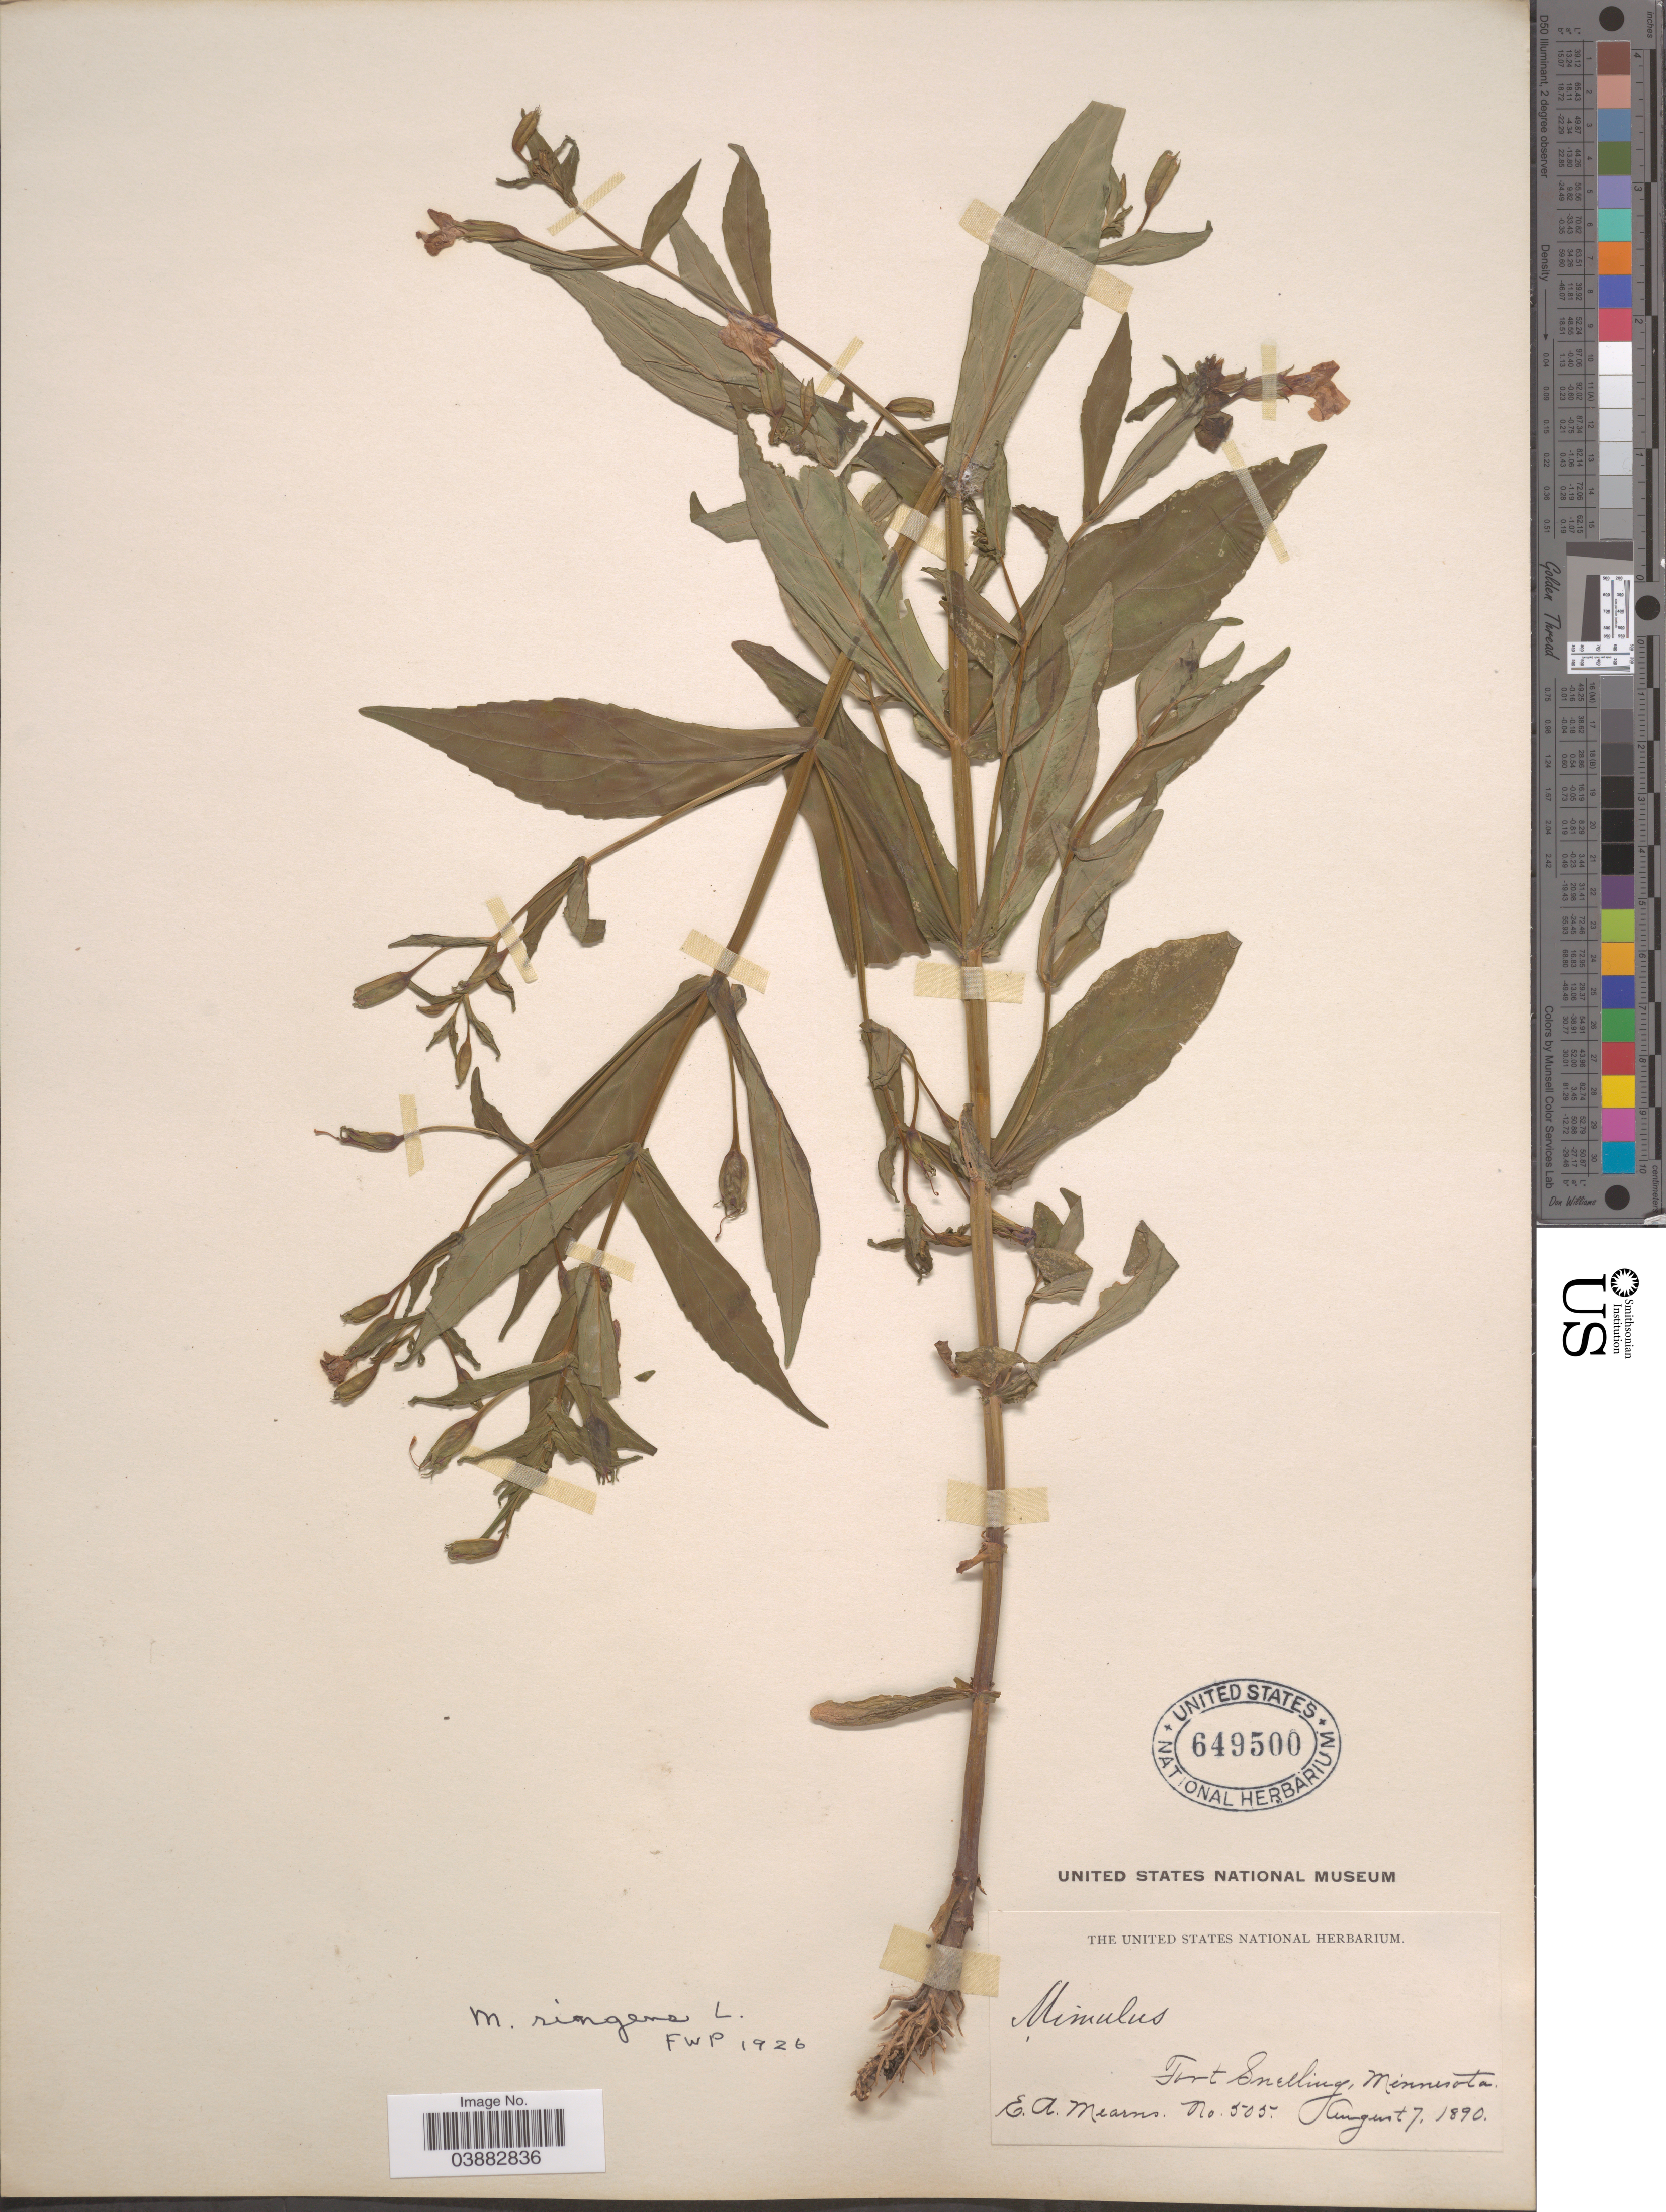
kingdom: Plantae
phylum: Tracheophyta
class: Magnoliopsida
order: Lamiales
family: Phrymaceae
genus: Mimulus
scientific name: Mimulus ringens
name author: L.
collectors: E. A. Mearns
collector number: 505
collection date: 1890-08-07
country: United States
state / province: Minnesota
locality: Fort Snelling.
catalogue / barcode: US 649500